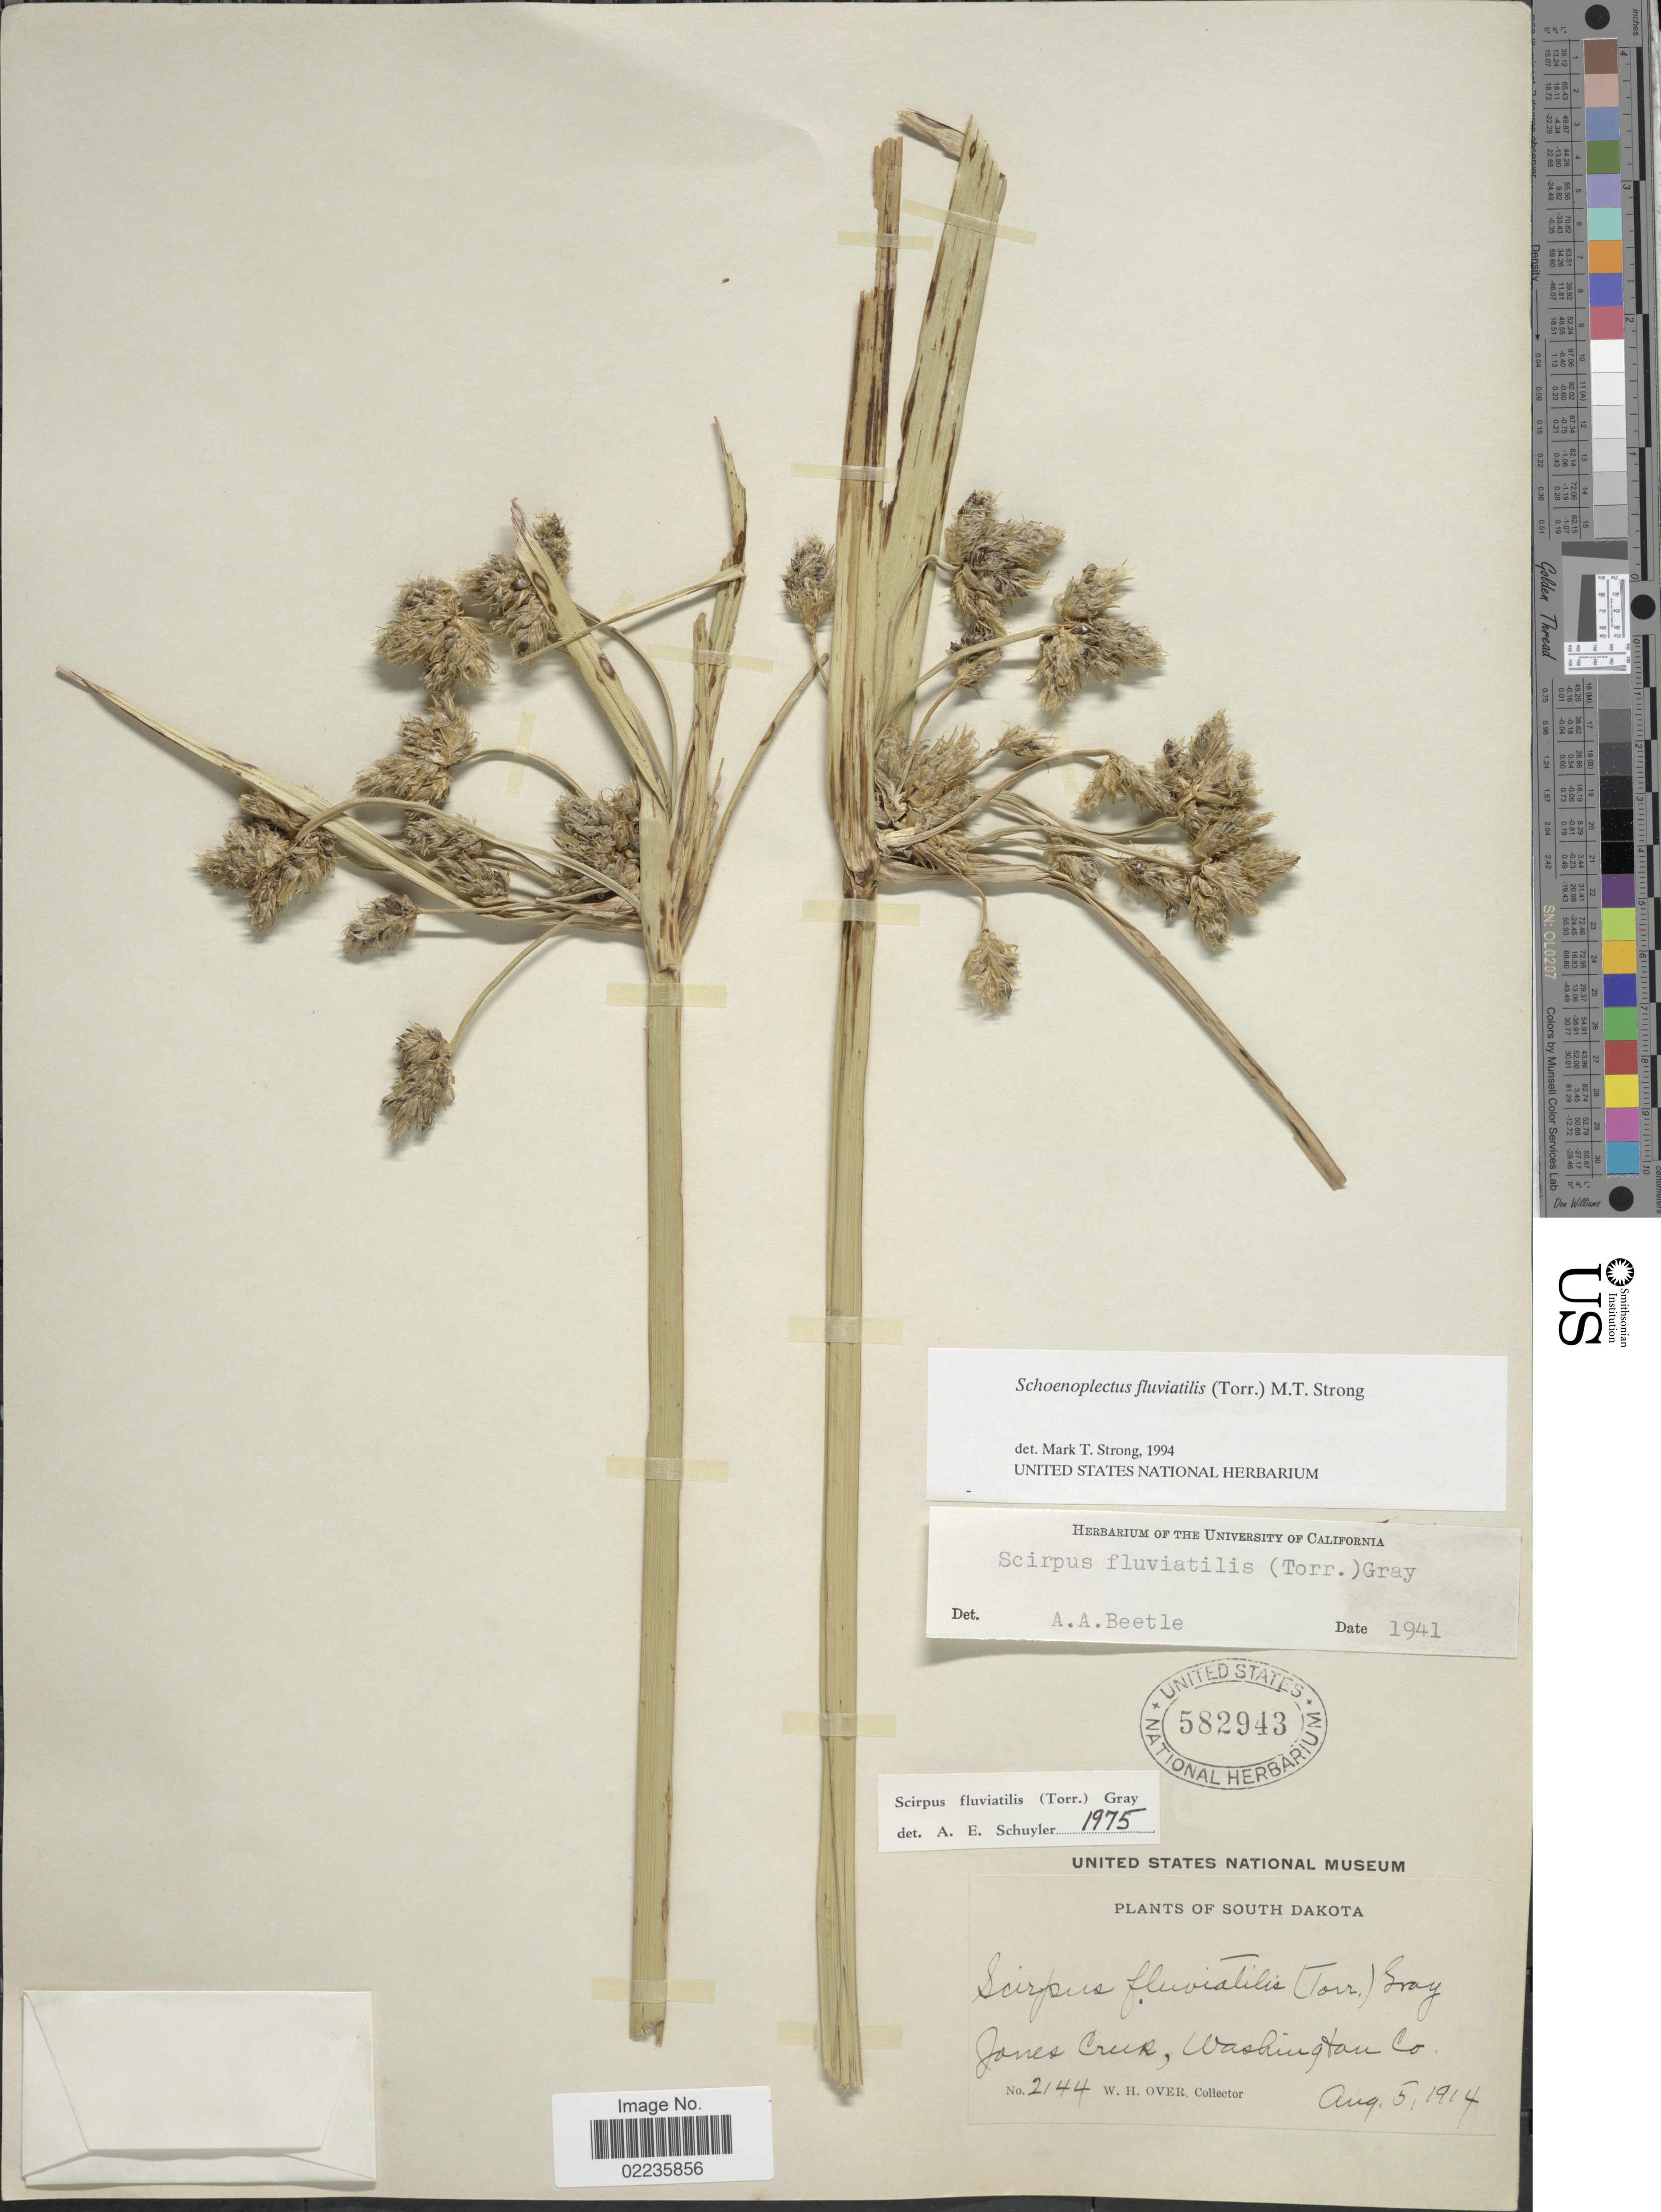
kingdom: Plantae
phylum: Tracheophyta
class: Liliopsida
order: Poales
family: Cyperaceae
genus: Bolboschoenus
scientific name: Bolboschoenus fluviatilis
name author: (Torr.) Soják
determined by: Strong, M. T., (US), Smithsonian Institution - National Museum of Natural History (UNITED STATES)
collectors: W. Over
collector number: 2144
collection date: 1914-08-05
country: United States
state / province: South Dakota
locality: Jones Creek, Washington Co.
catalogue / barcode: US 582943